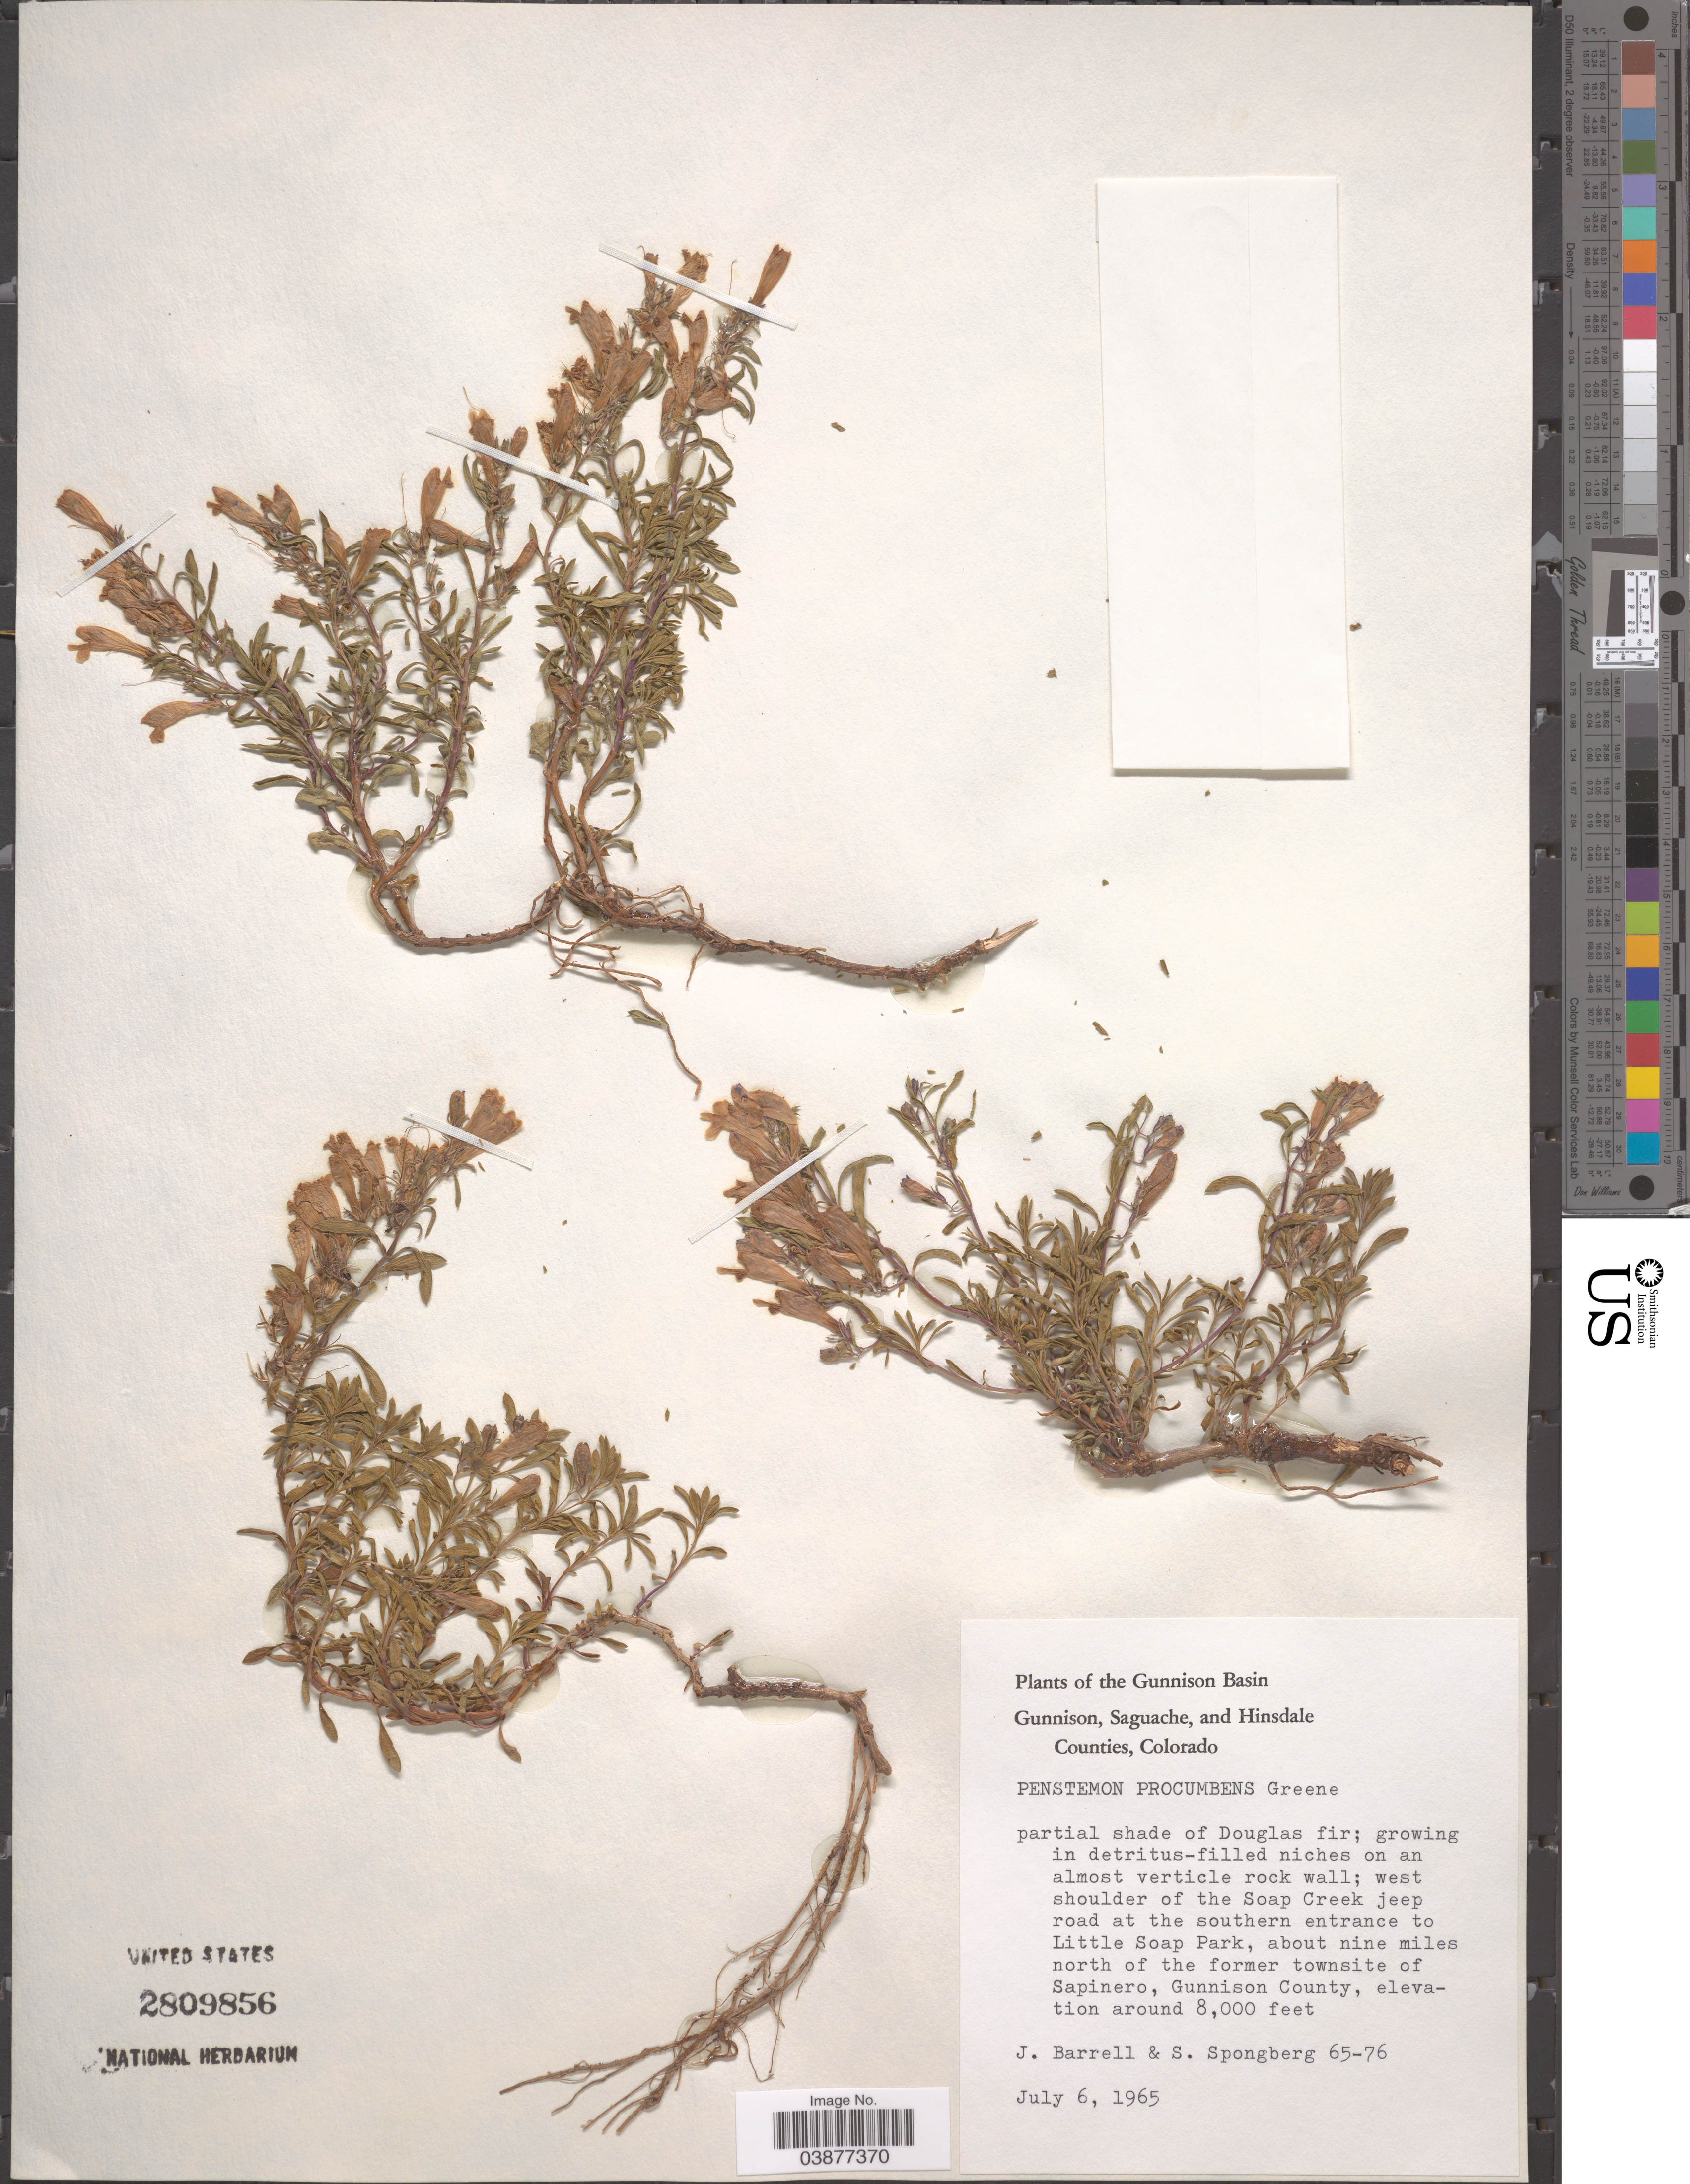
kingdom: Plantae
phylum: Tracheophyta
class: Magnoliopsida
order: Lamiales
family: Plantaginaceae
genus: Penstemon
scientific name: Penstemon procumbens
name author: Greene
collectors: J. Barrell & S. A.Spongberg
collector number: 65-76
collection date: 1965-07-06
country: United States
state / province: Colorado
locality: Gunnison Basin. West shoulder of the Soap Creek jeep road at the southern entrance to Little Soap Park, about nine miles north of the former townsite of Sapinero, Gunnison County.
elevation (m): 2438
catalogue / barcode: US 2809856